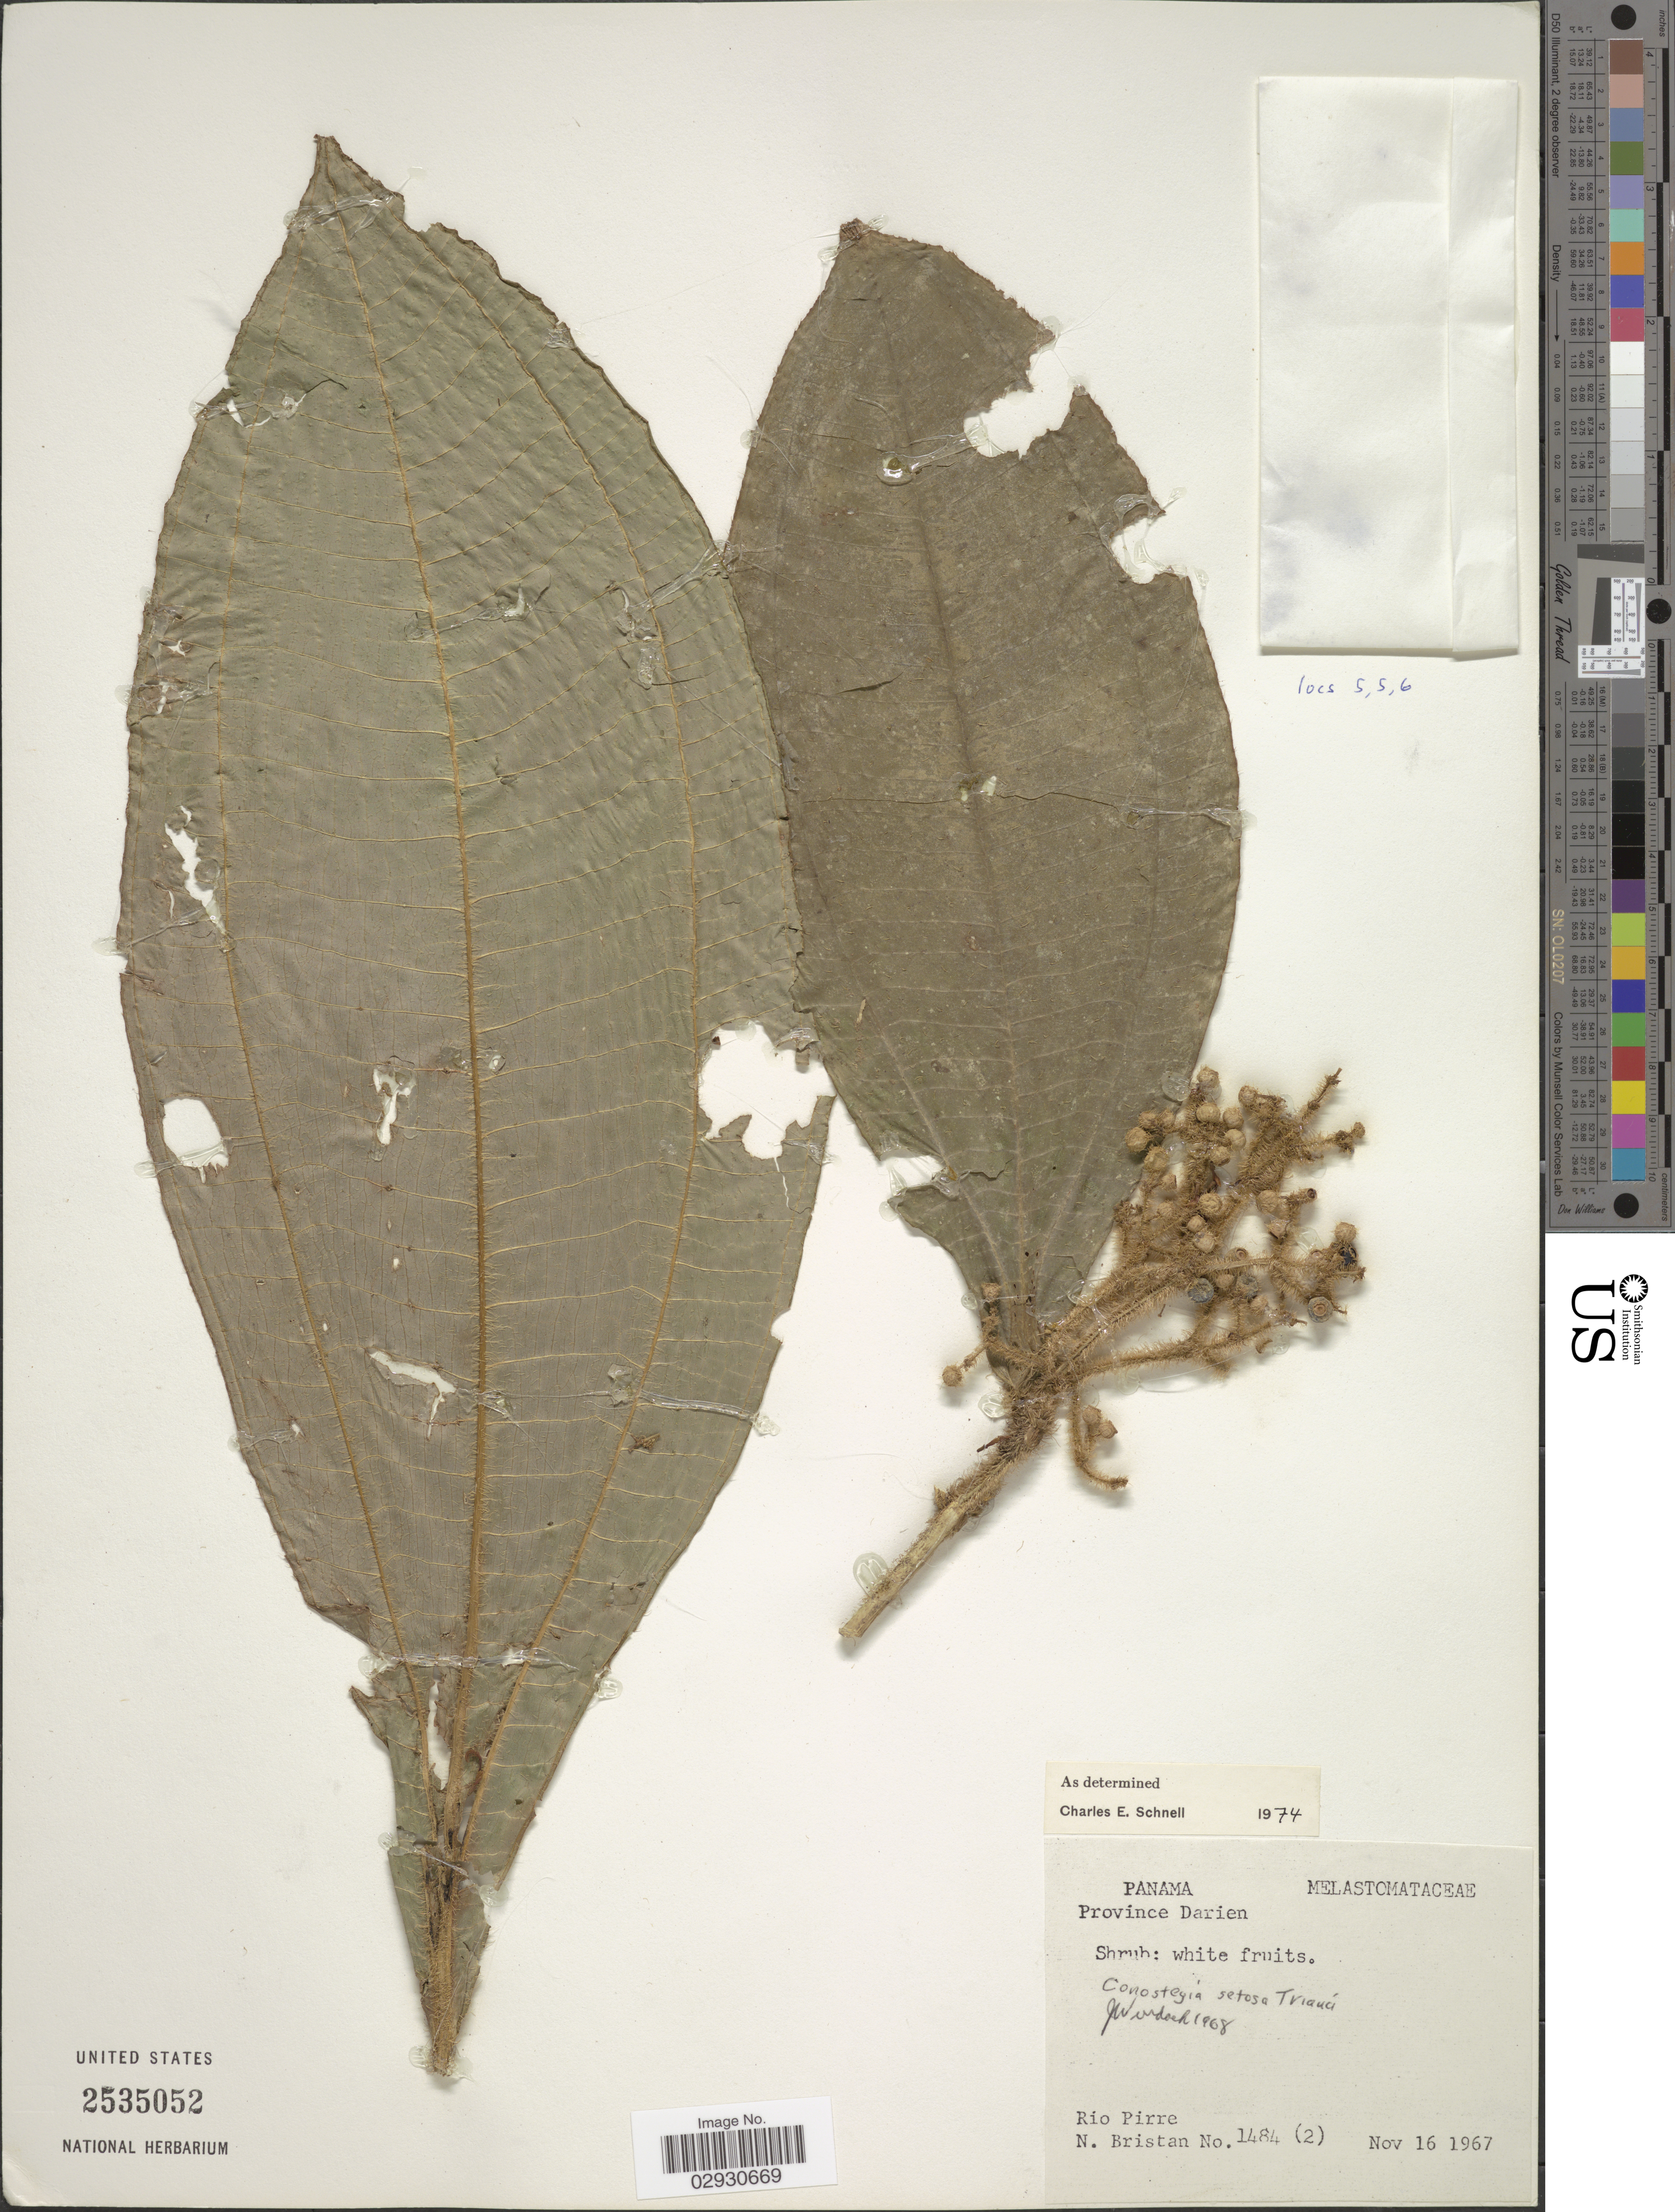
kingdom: Plantae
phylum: Tracheophyta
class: Magnoliopsida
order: Myrtales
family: Melastomataceae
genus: Conostegia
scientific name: Conostegia setosa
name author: Triana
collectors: N. Bristan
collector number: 1484 (2)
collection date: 1967-11-16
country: Panama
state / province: Darién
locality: Province Darien. Río Pirre.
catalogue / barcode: US 2535052